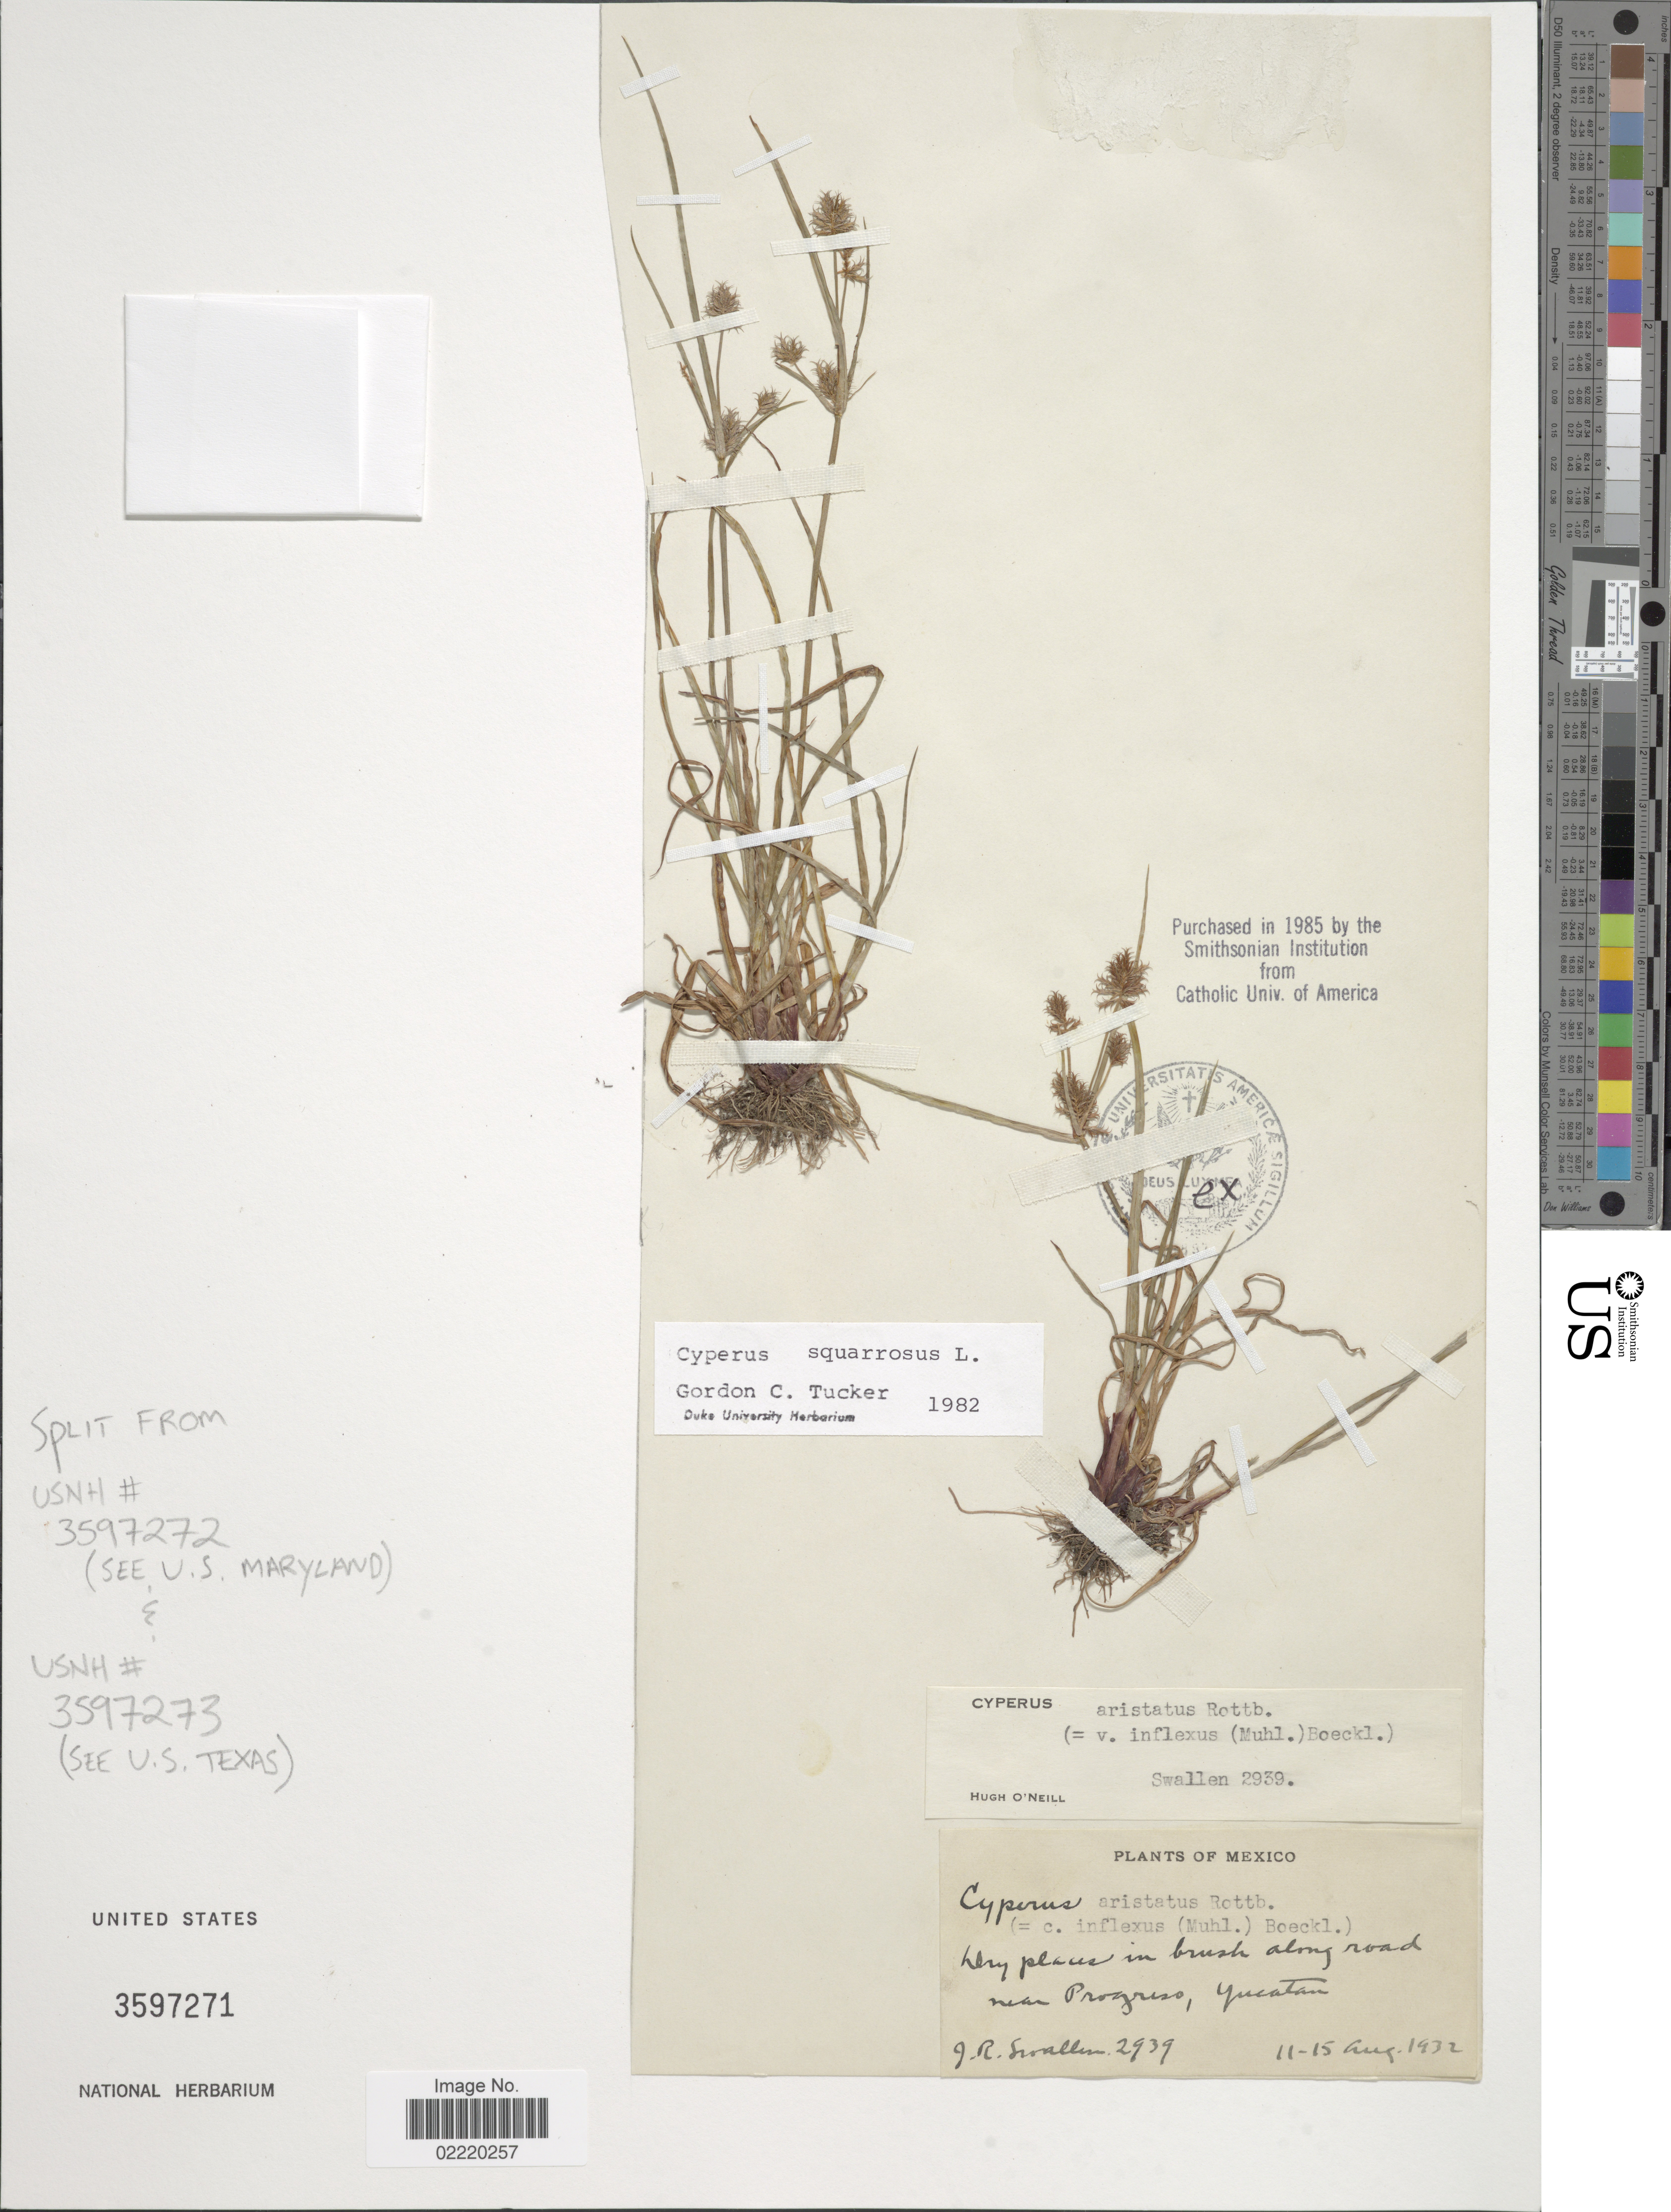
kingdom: Plantae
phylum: Tracheophyta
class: Liliopsida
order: Poales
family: Cyperaceae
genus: Cyperus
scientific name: Cyperus squarrosus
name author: L.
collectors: J. R. Swallen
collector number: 2939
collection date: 1932-08-11/1932-08-15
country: Mexico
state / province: Yucatán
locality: Dry places in brush along road near Progreso.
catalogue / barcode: US 3597271